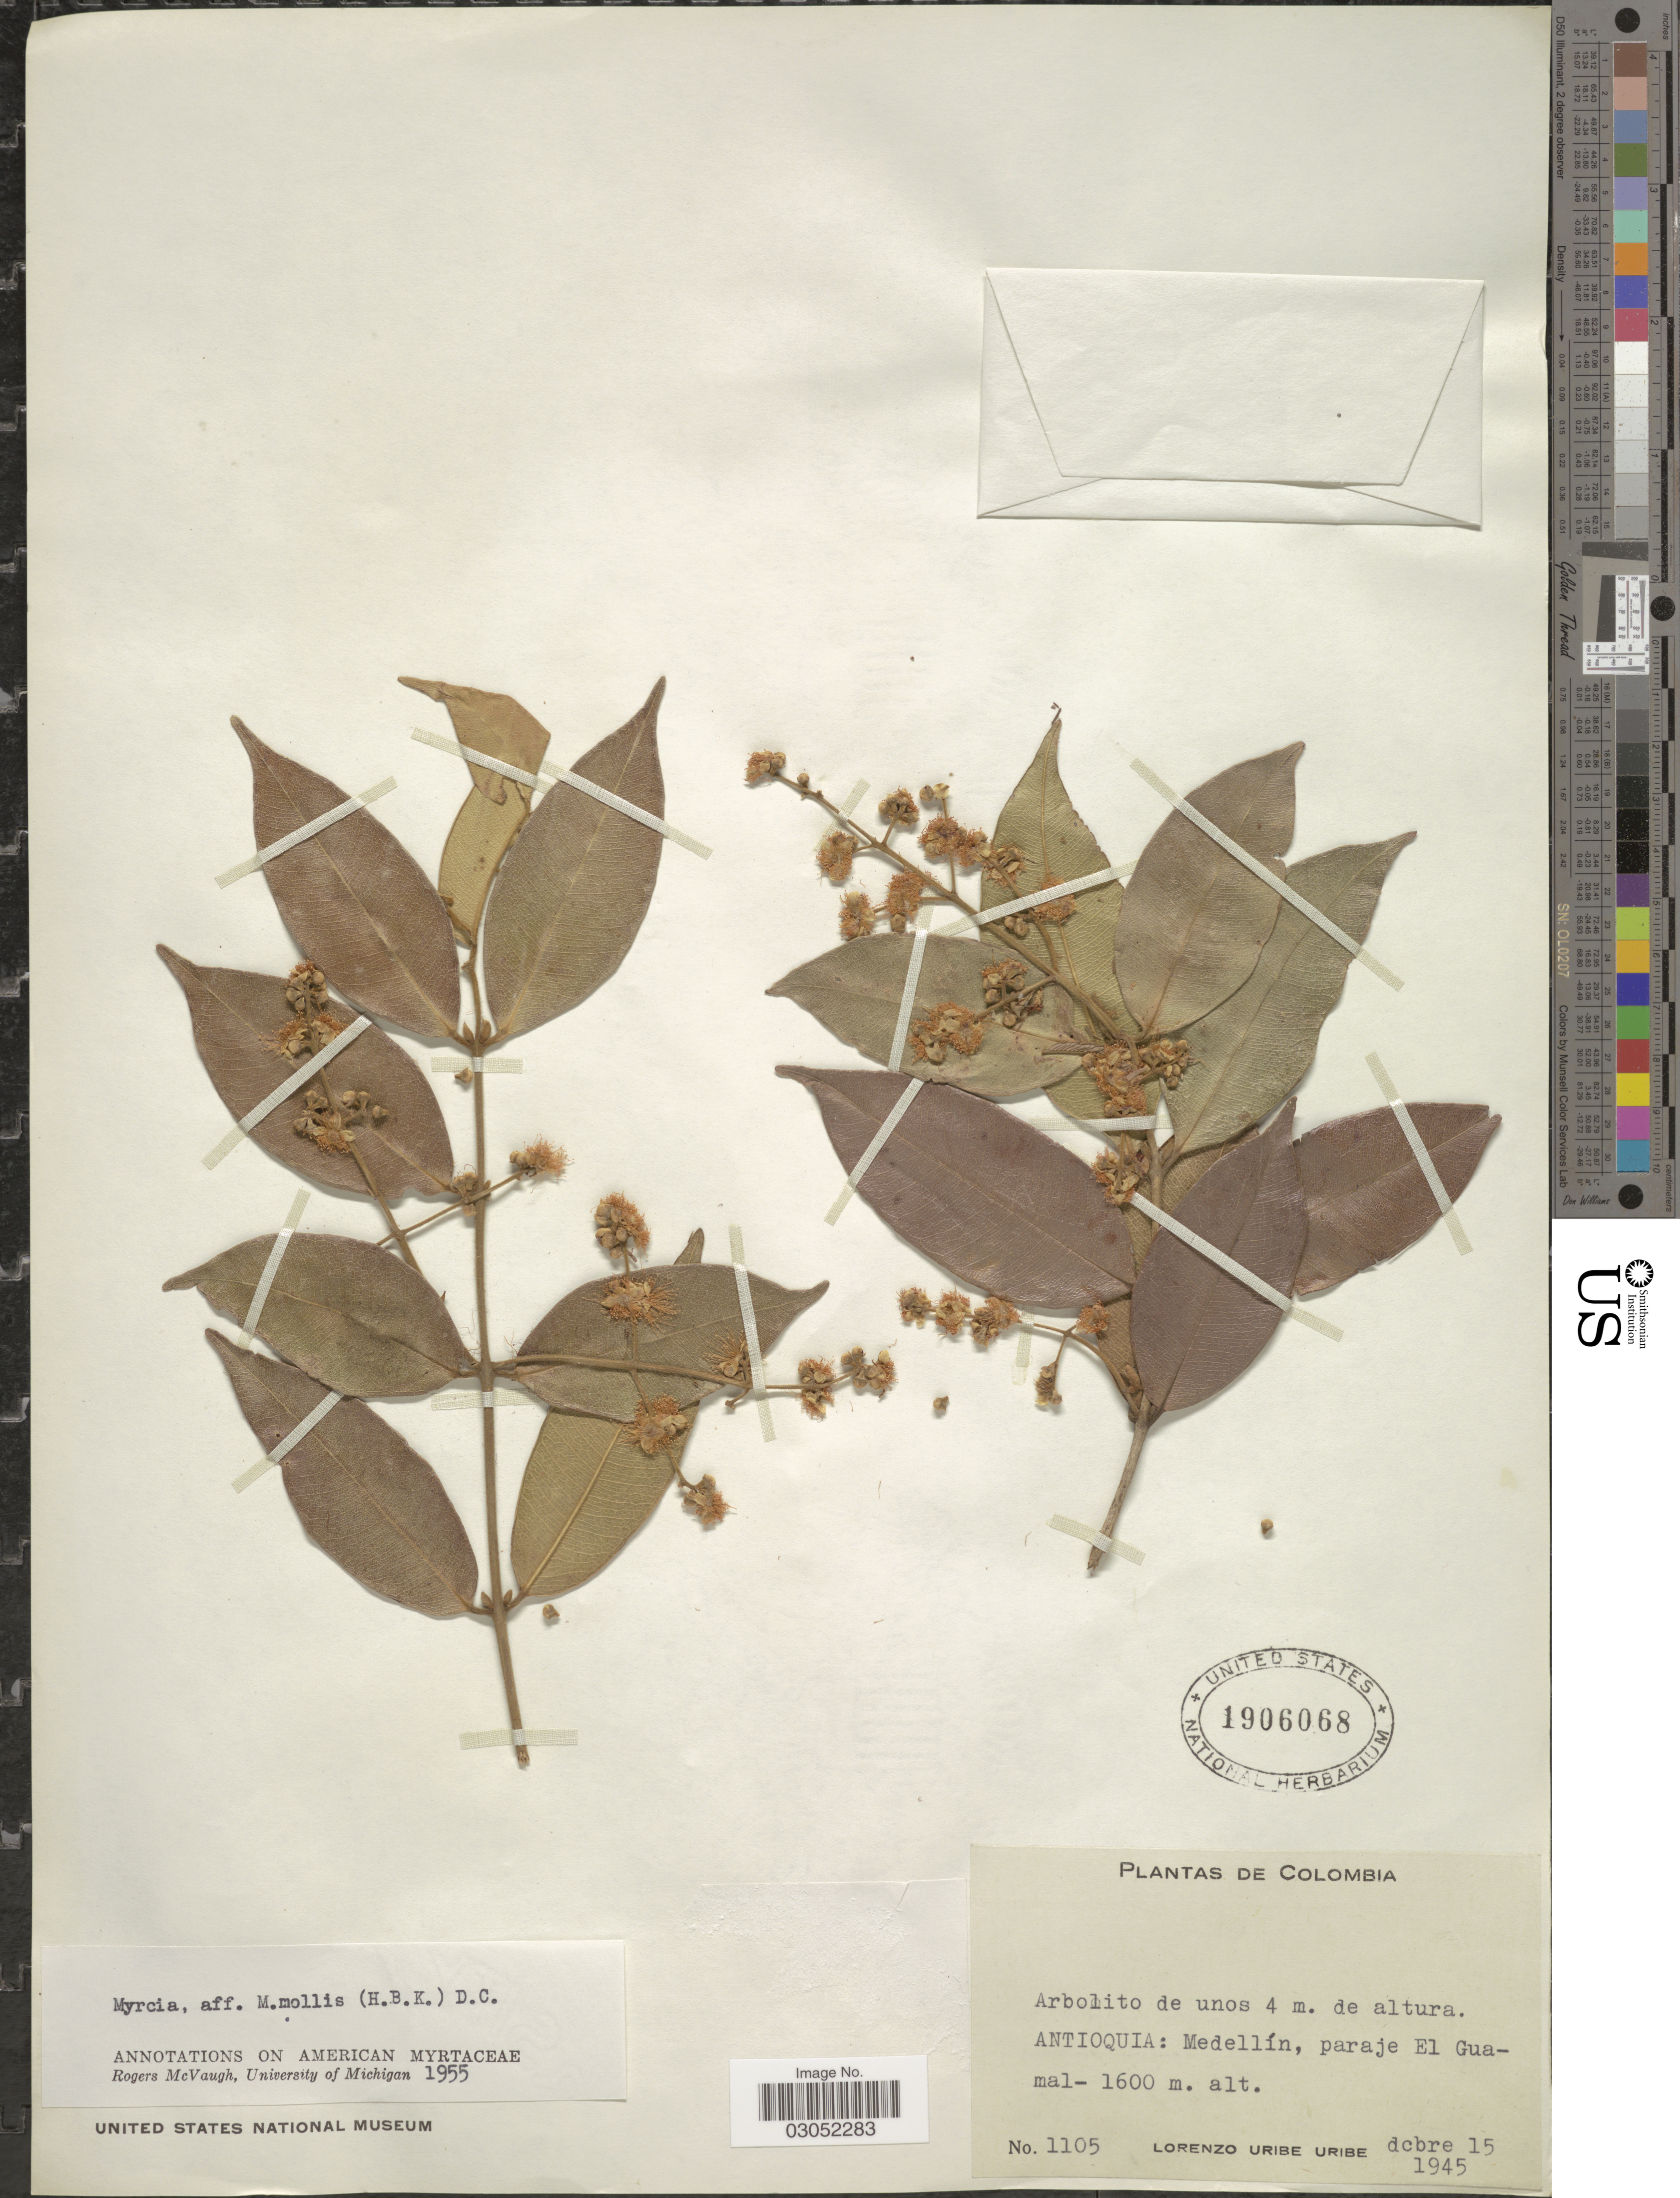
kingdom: Plantae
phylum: Tracheophyta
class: Magnoliopsida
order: Myrtales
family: Myrtaceae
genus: Myrcia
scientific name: Myrcia mollis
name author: (Kunth) DC.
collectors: L. Uribe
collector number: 1105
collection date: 1945-12-15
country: Colombia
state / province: Antioquia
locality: Medellín, paraje El Guamal.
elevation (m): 1600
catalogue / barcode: US 1906068